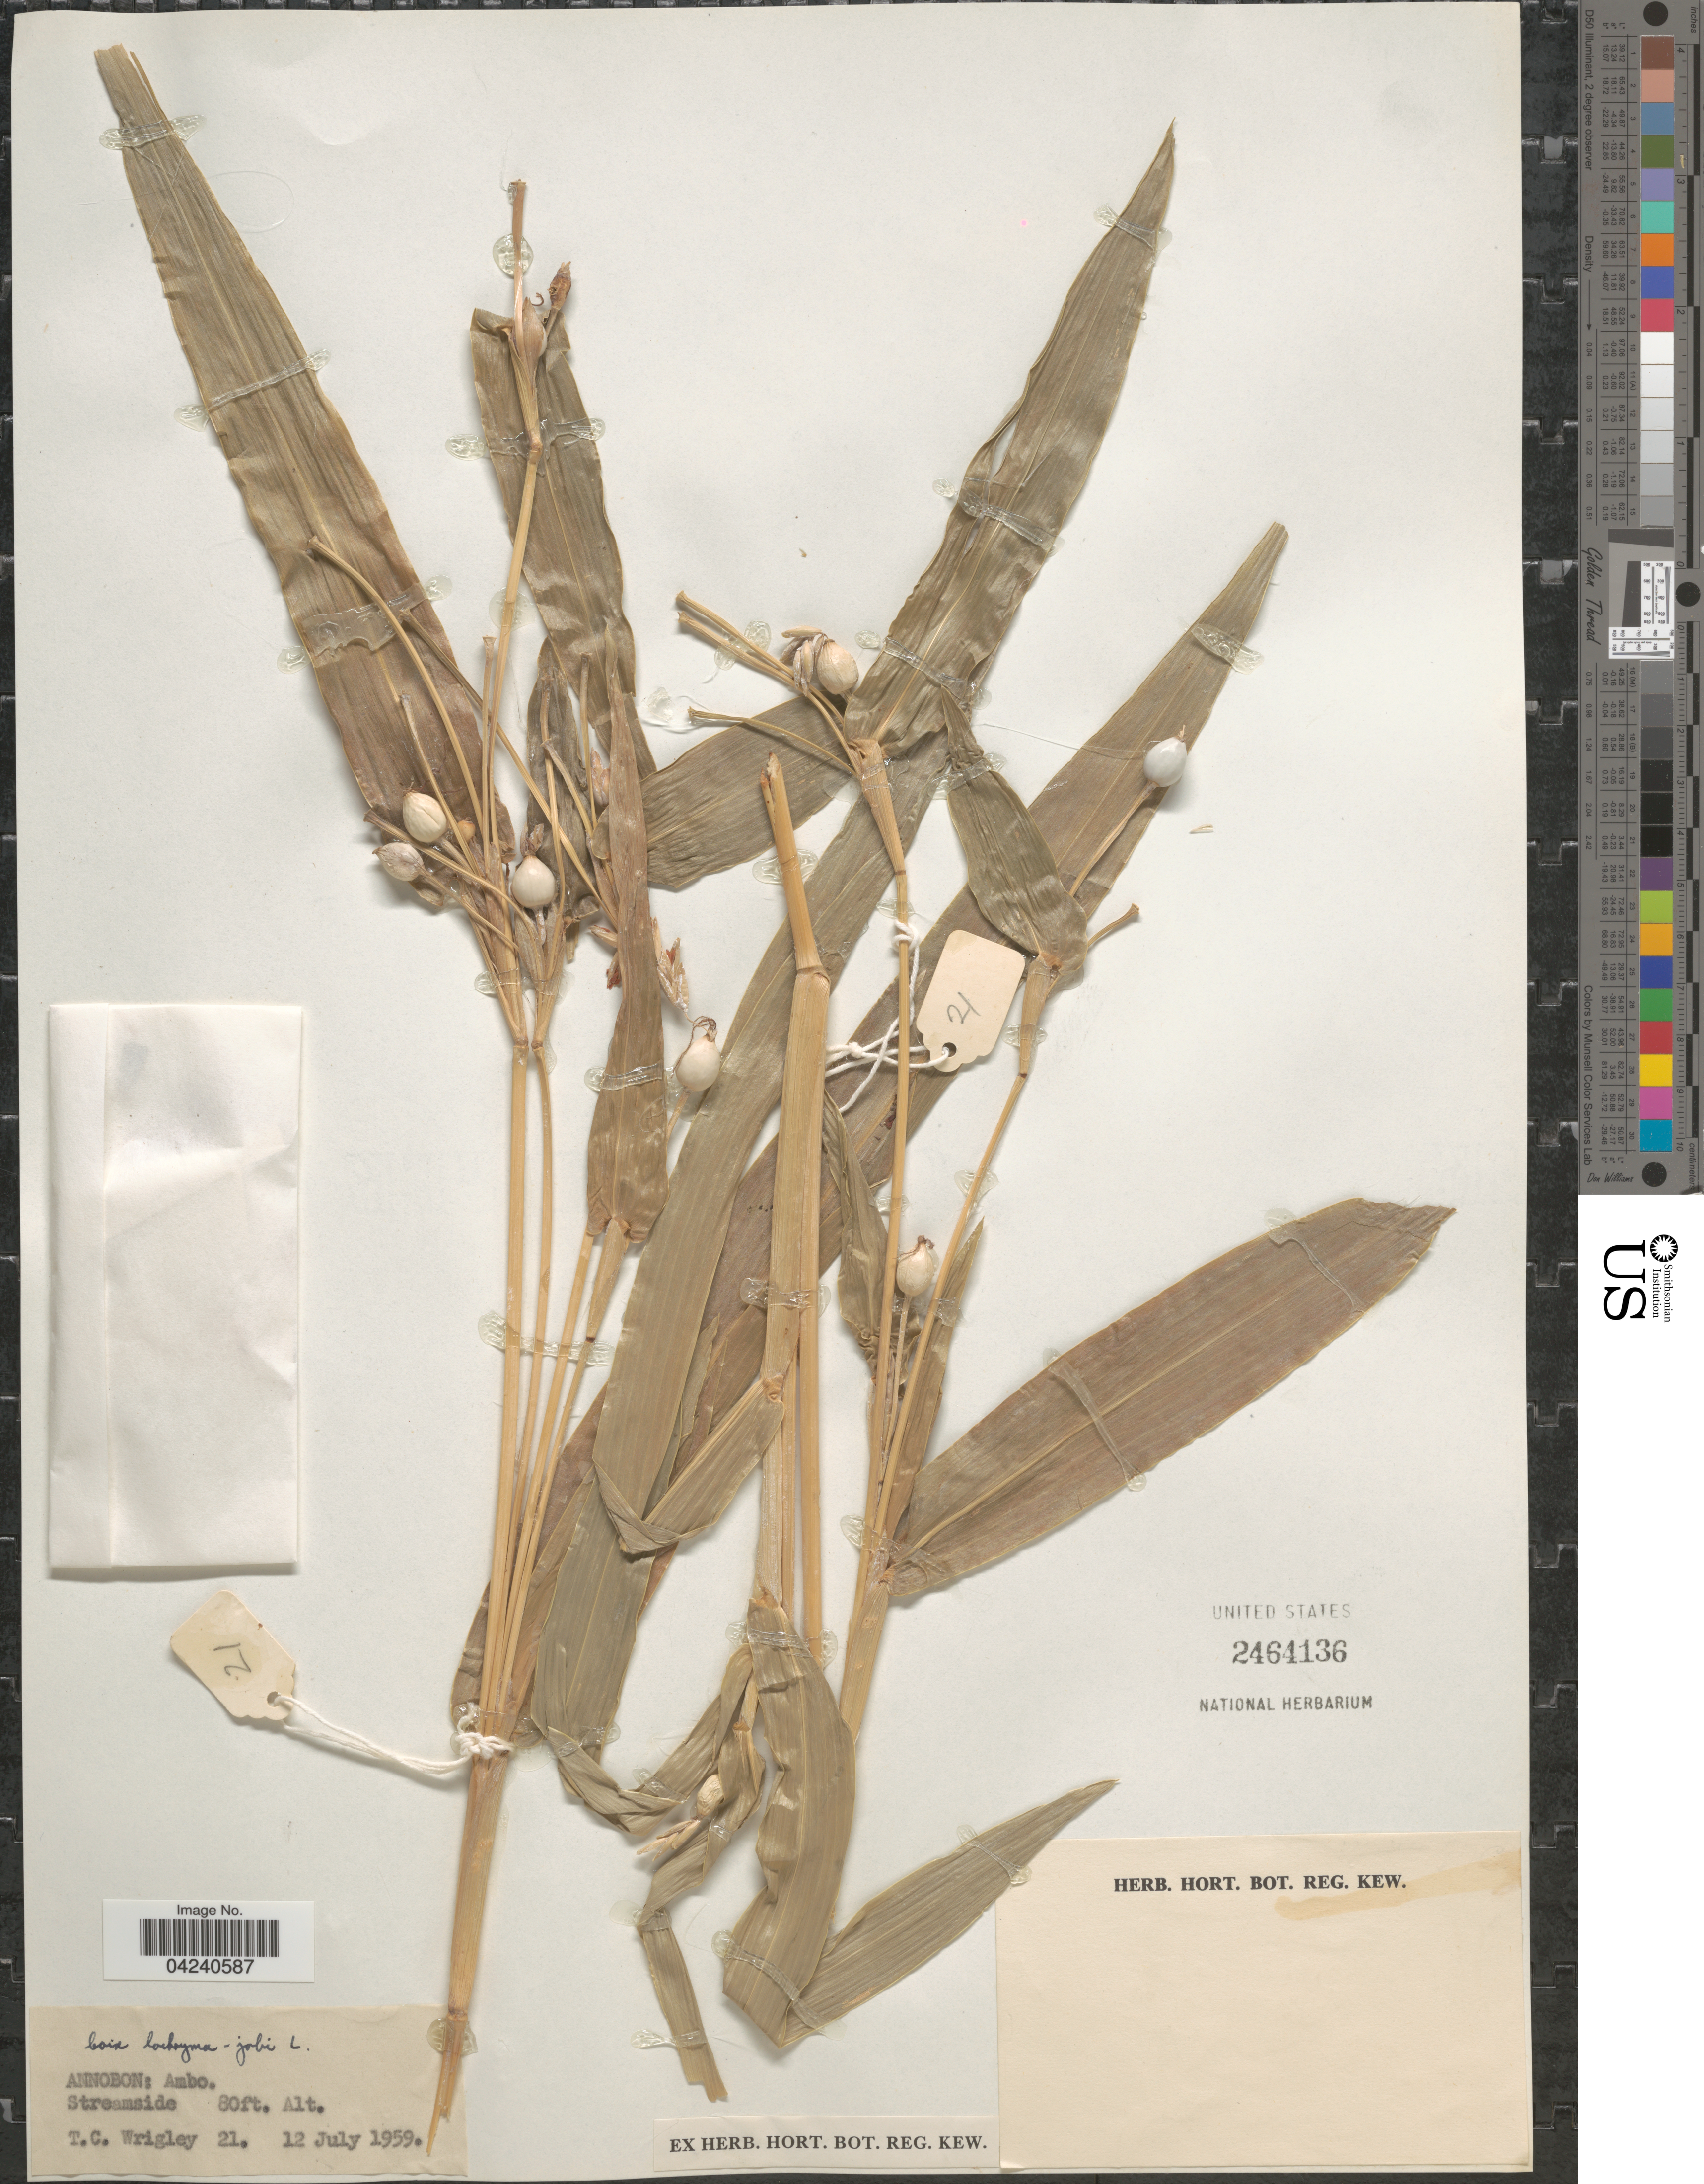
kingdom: Plantae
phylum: Tracheophyta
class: Liliopsida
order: Poales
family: Poaceae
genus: Coix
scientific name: Coix lacryma-jobi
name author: L.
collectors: T. Wrigley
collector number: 21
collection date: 1959-07-12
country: Equatorial Guinea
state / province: Annobon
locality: Ambo.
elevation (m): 24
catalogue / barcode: US 2464136